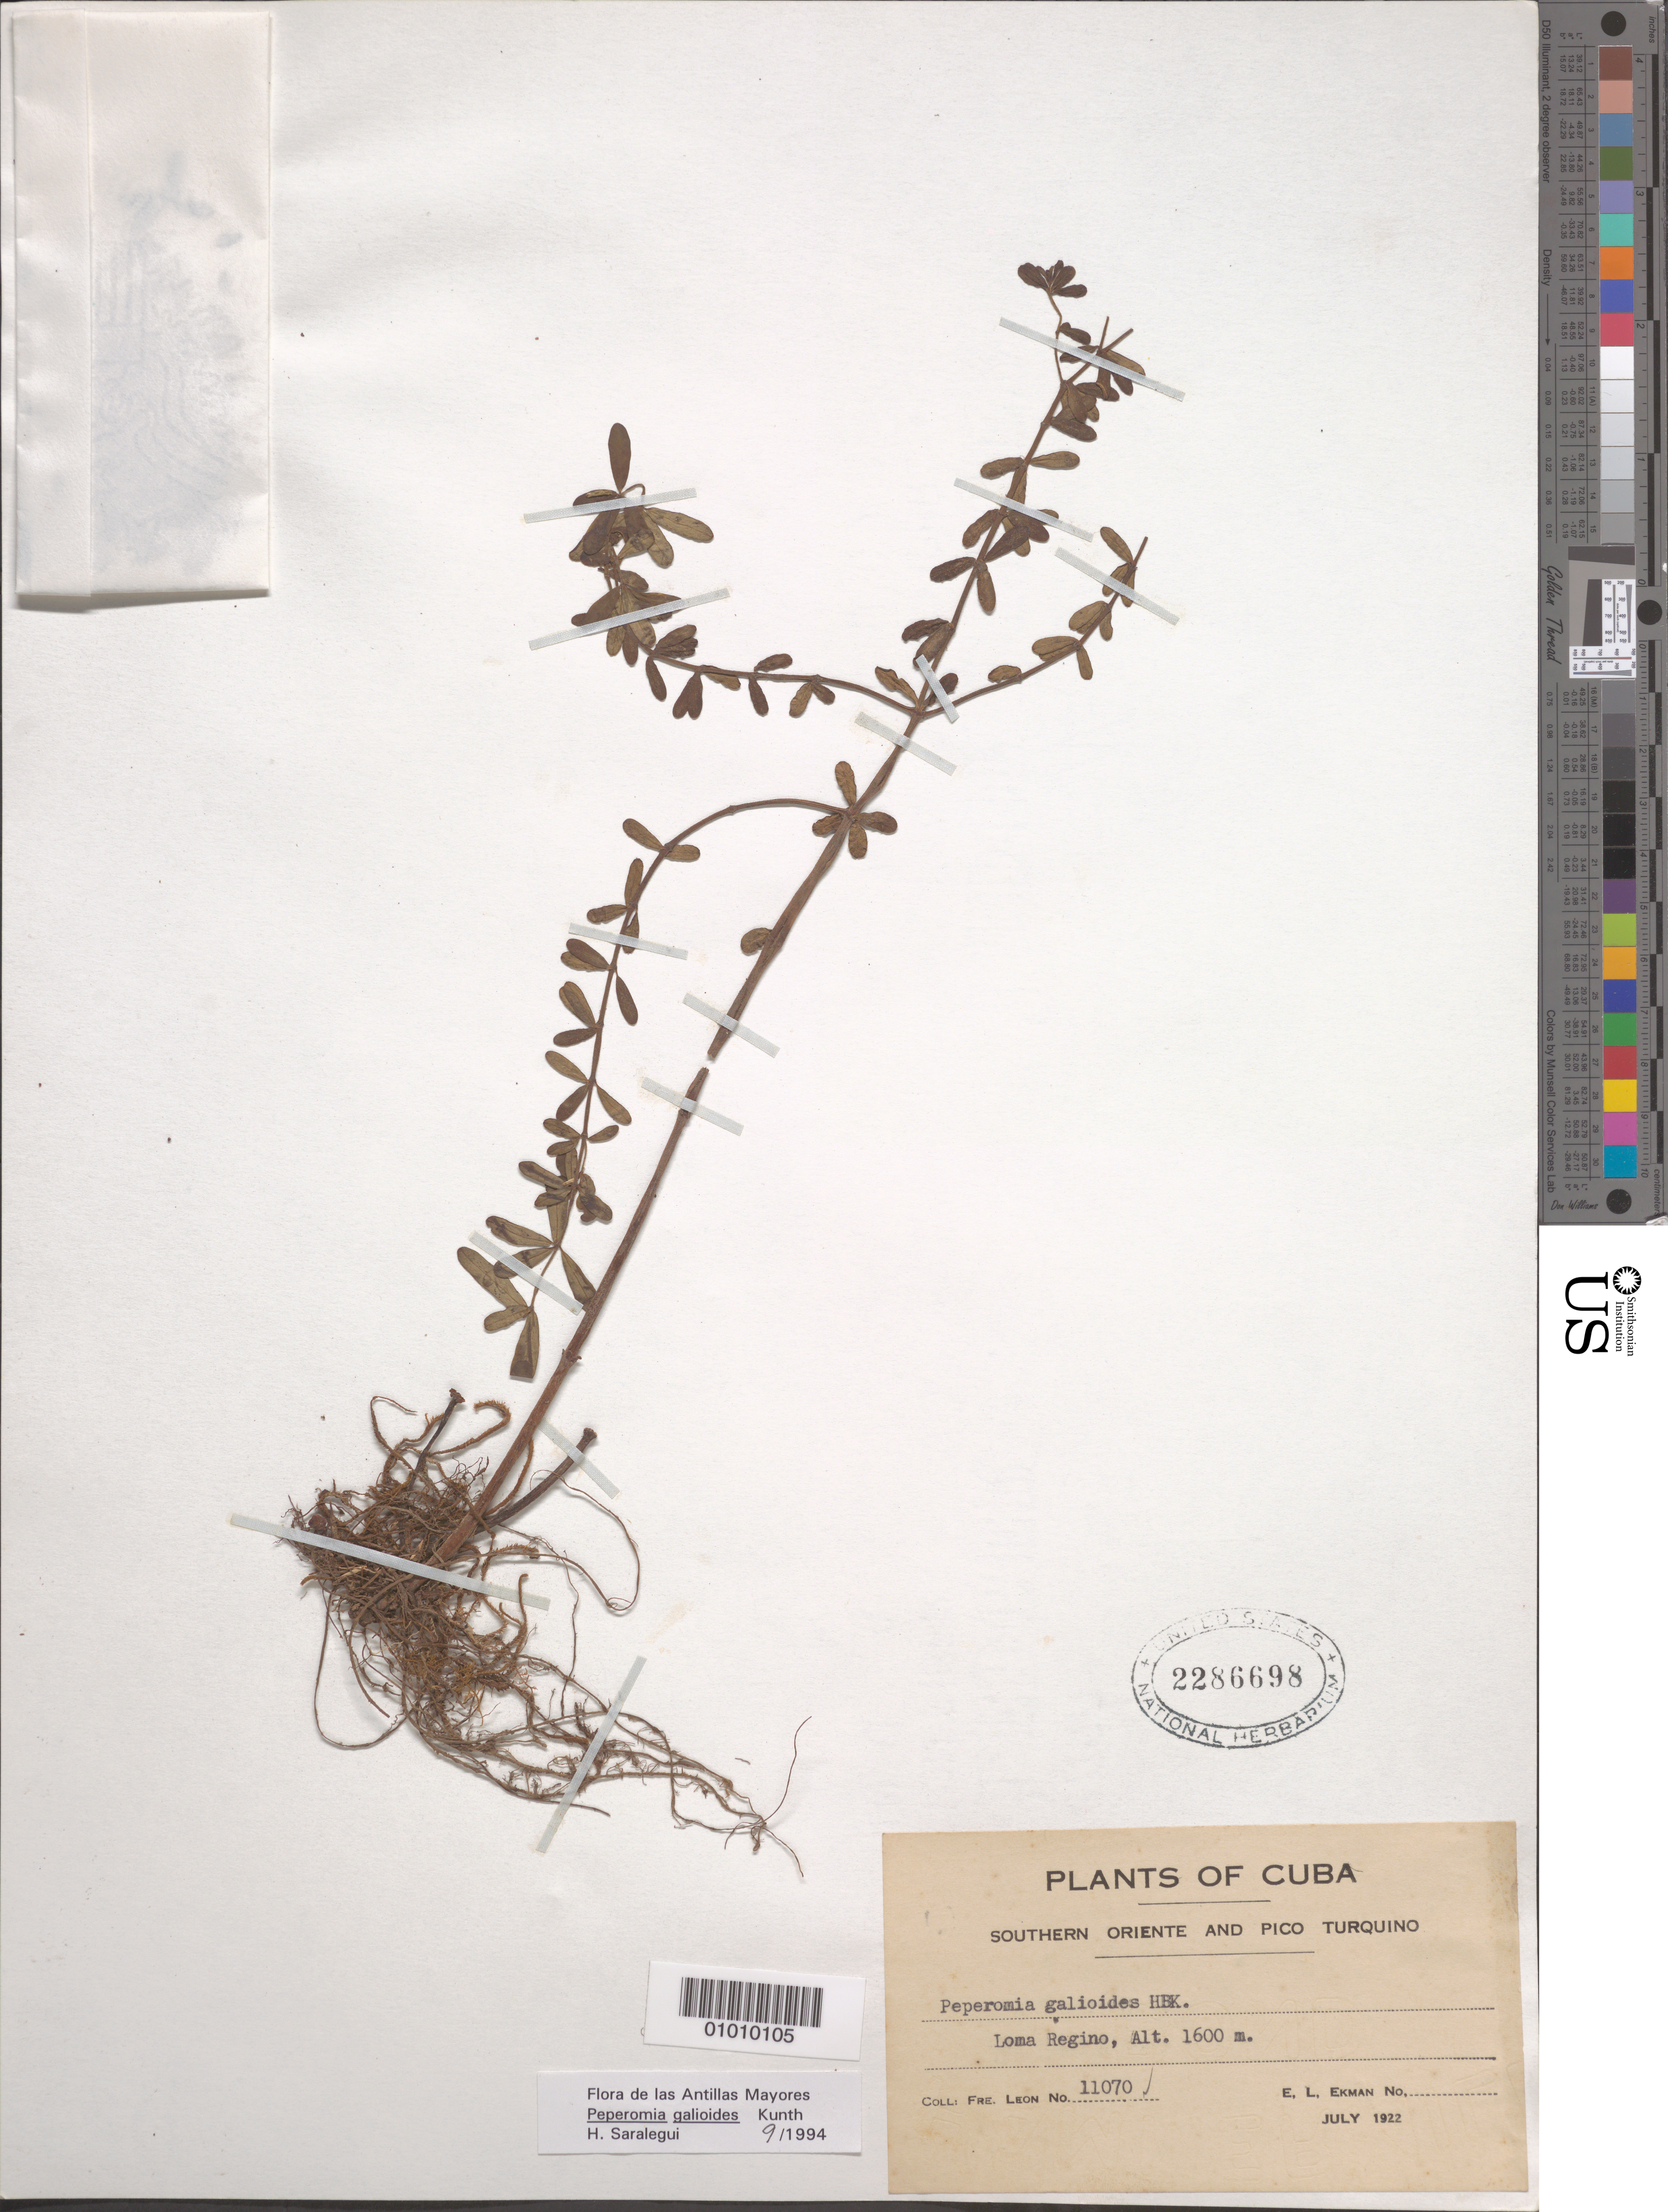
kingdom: Plantae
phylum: Tracheophyta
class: Magnoliopsida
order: Piperales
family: Piperaceae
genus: Peperomia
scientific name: Peperomia galioides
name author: Kunth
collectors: -. León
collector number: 11070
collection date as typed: Jul 1922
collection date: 1922-07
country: Cuba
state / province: Oriente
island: Cuba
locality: Loma Regino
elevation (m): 1600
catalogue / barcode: US 2286698